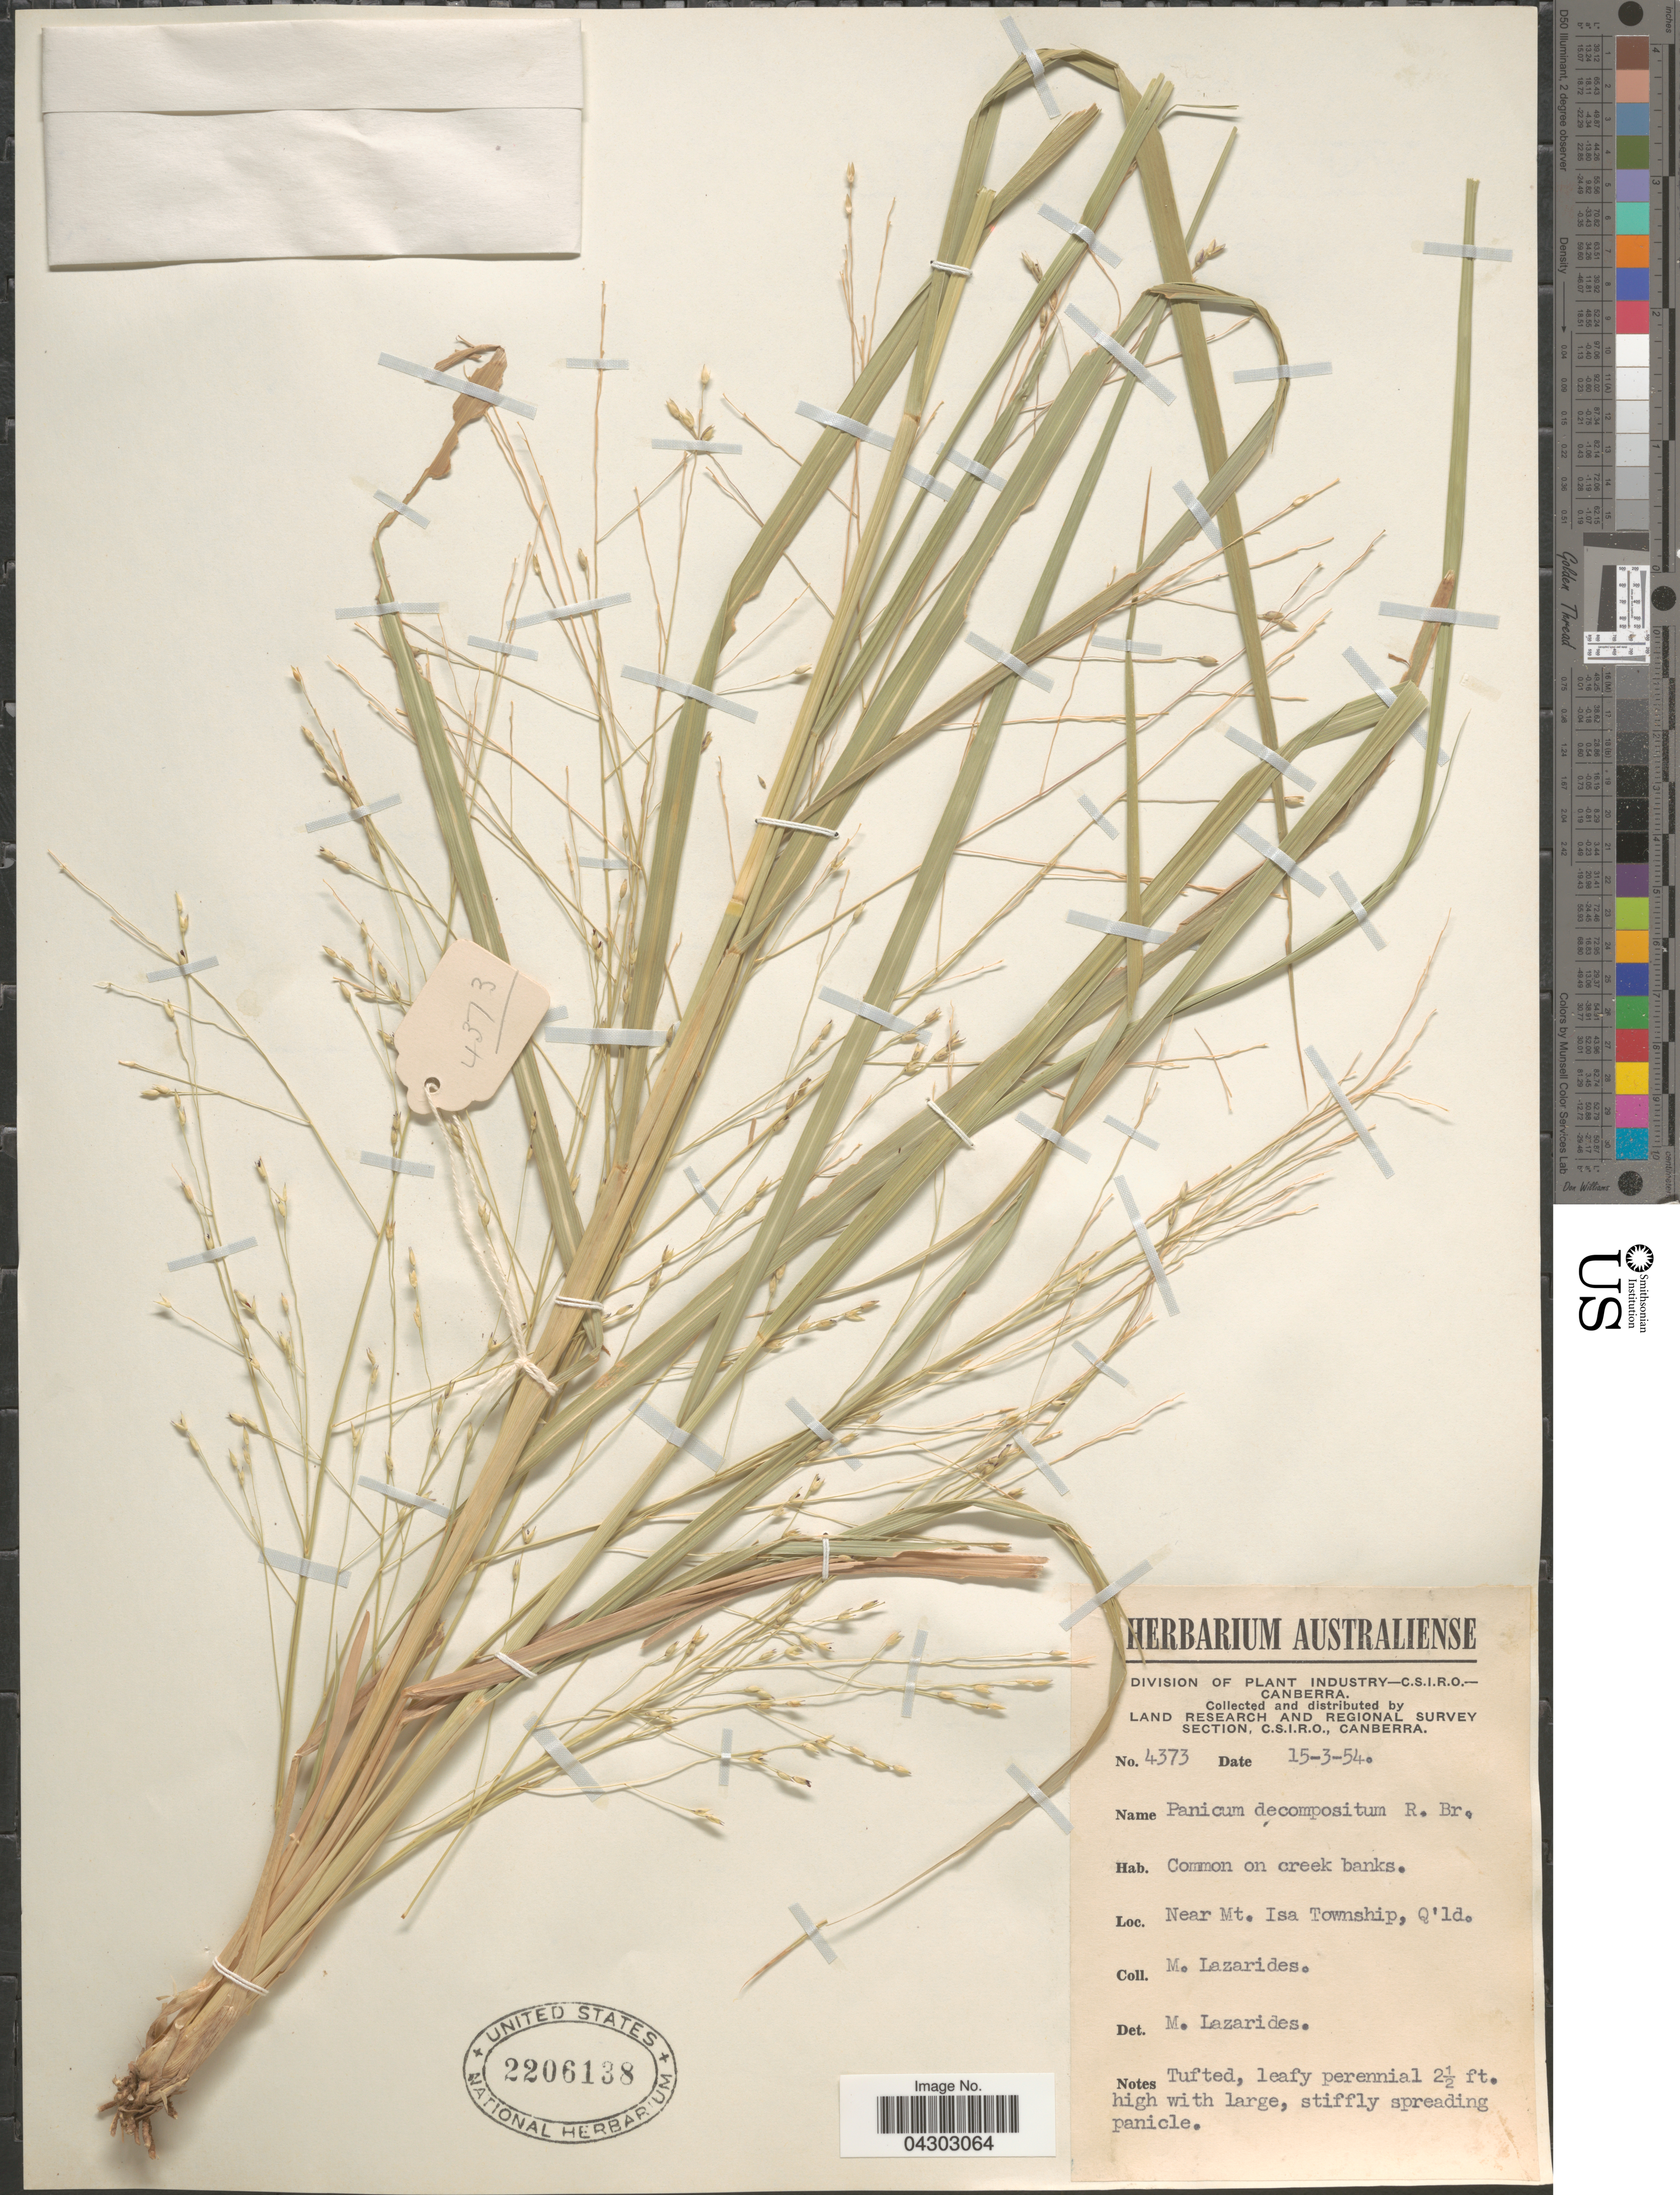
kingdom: Plantae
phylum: Tracheophyta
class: Liliopsida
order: Poales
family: Poaceae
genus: Panicum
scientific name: Panicum decompositum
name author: R. Br.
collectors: M. Lazarides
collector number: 4373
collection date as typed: Transcribed d/m/y: 15/3/54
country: Australia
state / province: Queensland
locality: Land Research And Regional Survey Section. Near Mt. Isa Township.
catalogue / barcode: US 2206138